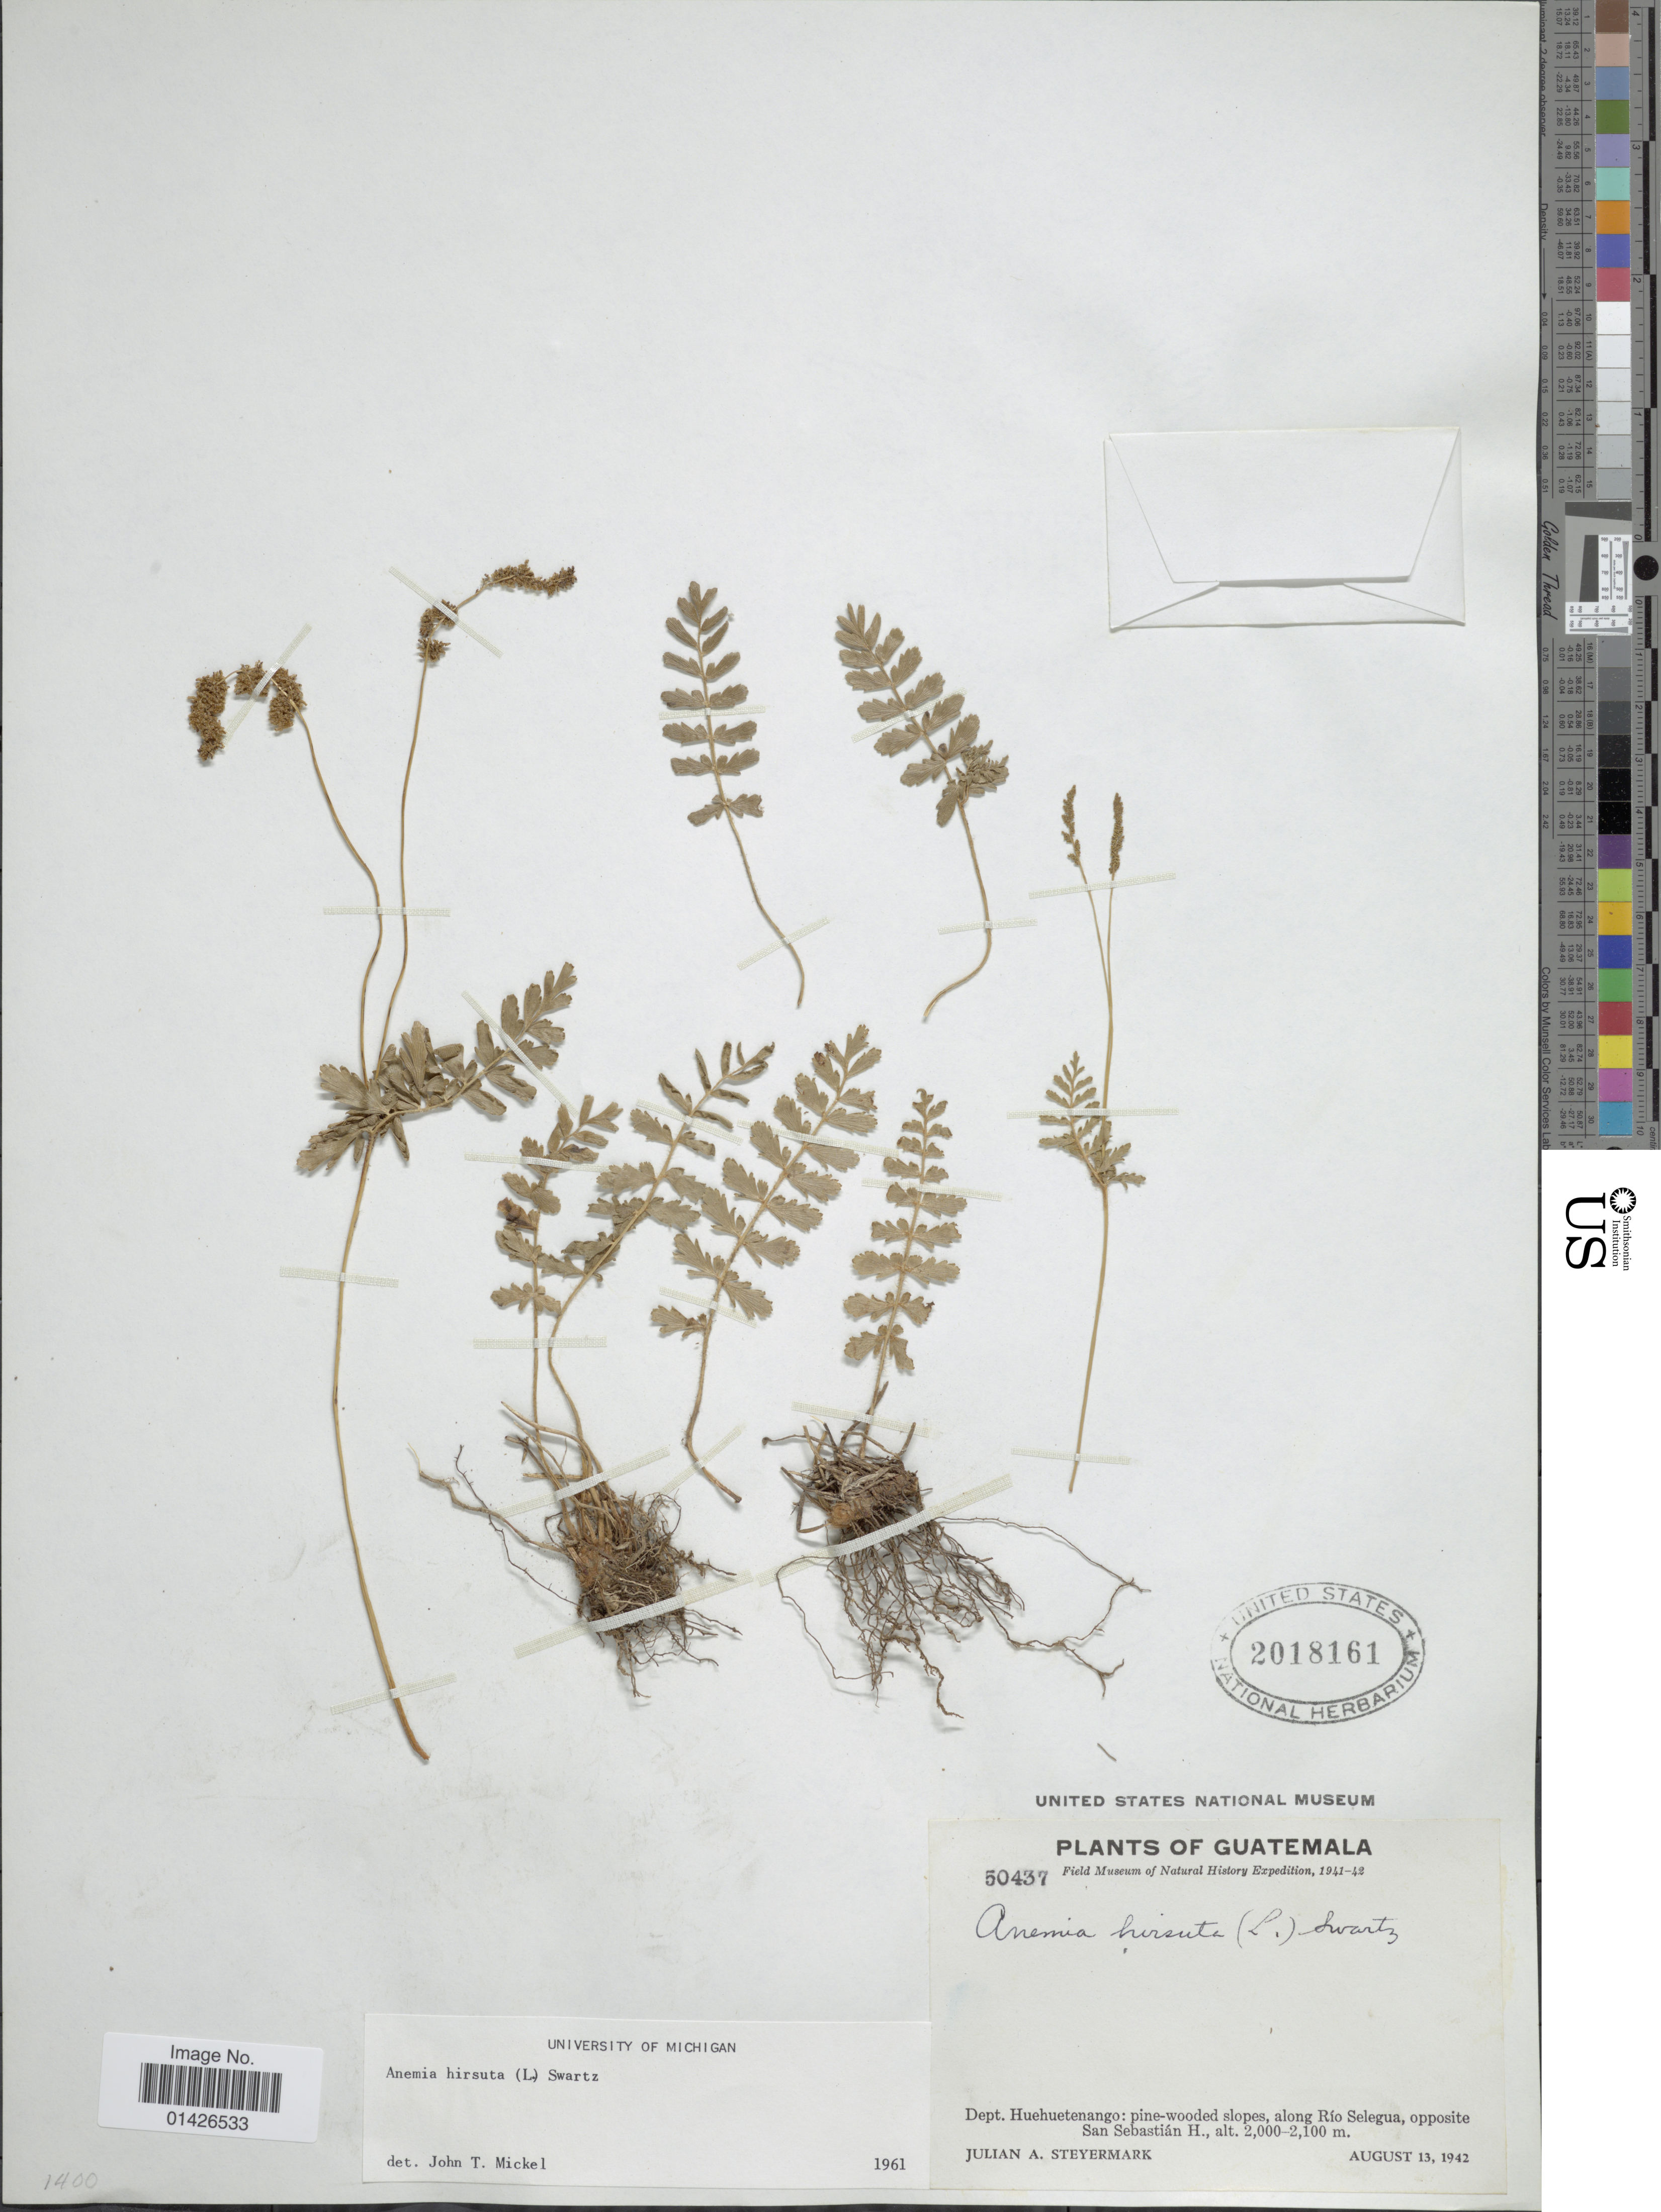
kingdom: Plantae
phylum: Tracheophyta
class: Polypodiopsida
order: Schizaeales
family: Anemiaceae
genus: Anemia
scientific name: Anemia hirsuta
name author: (L.) Sw.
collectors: J. Steyermark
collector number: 50437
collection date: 1940-08-13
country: Guatemala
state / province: Huehuetenango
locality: Dept. Huehuetenango: pine-wooded slopes, along RíoSelagua, oppsite San Sebastian H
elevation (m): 2000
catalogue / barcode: US 2018161